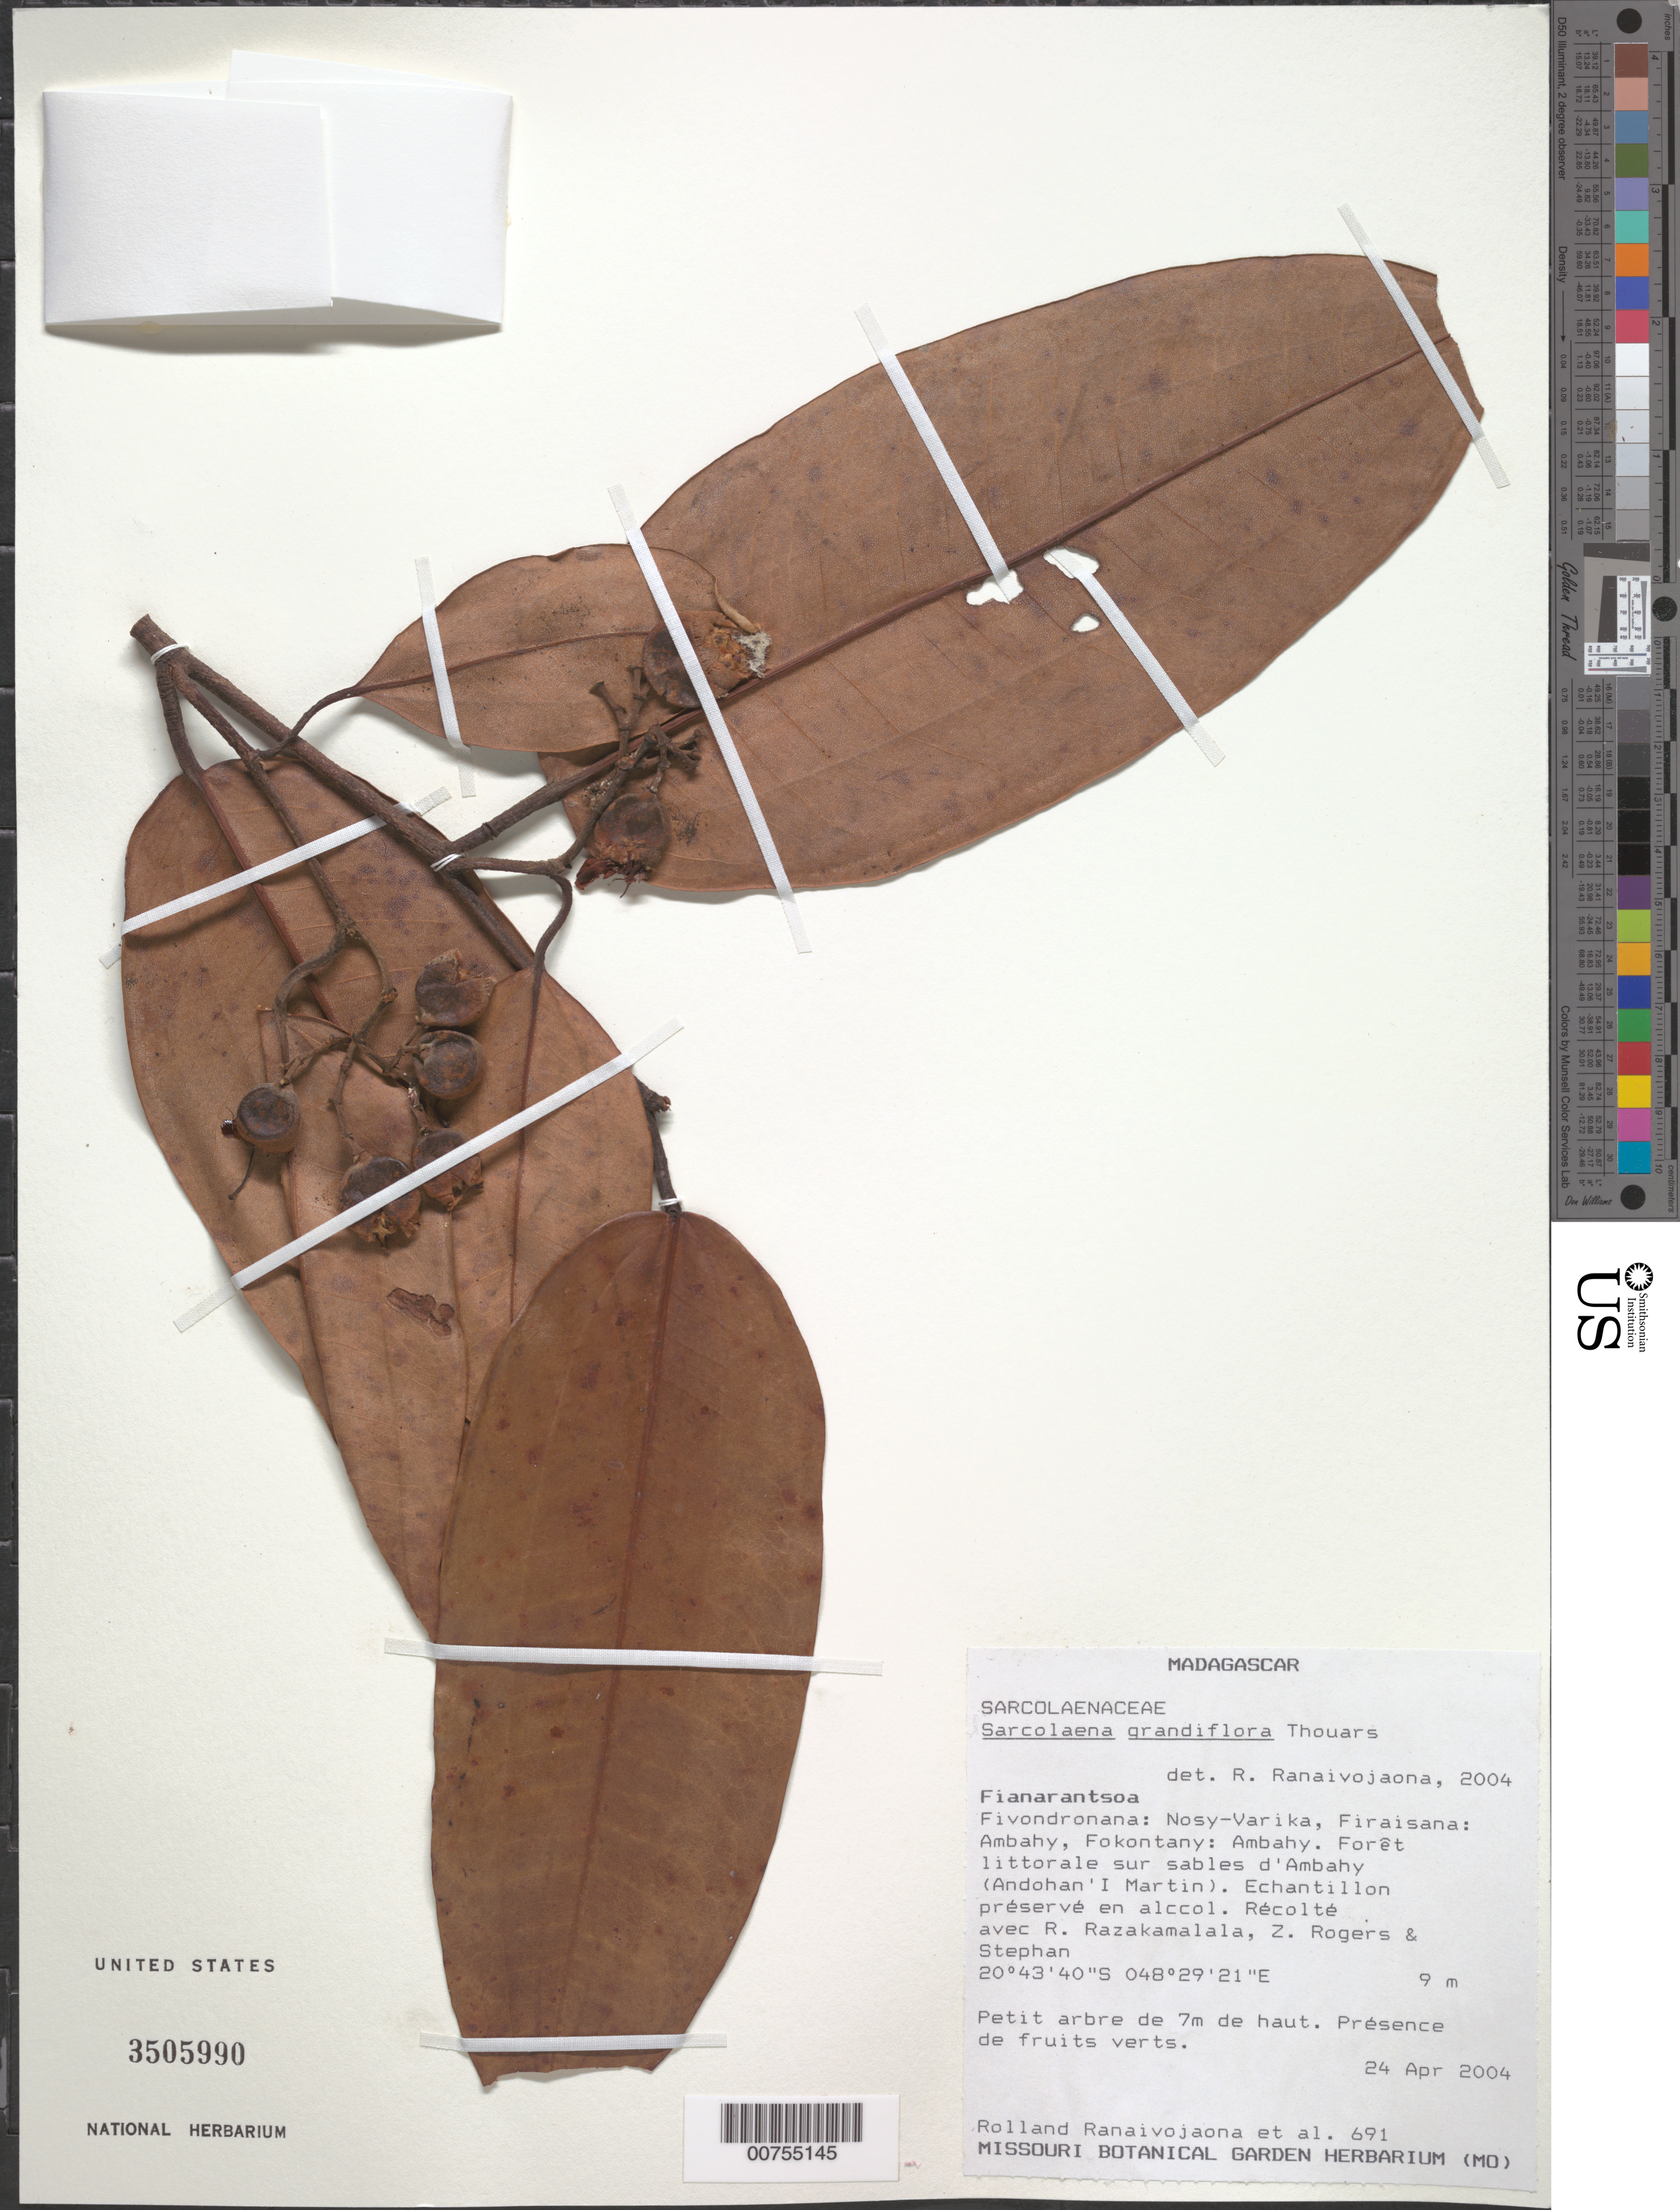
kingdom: Plantae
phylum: Tracheophyta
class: Magnoliopsida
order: Malvales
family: Sarcolaenaceae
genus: Sarcolaena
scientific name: Sarcolaena grandiflora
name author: Thouars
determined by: Ranaivojaona, R.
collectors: R. Ranaivojaona & et al.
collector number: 691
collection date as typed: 24 Apr 2004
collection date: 2004-04-24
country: Madagascar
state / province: Vatovavy Fitovinany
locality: Fivondronana: Nosy-Varola, Firaisana: Ambahy, Fokontany: Ambahy (Andohan'I Martin).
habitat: Sandy littoral forest.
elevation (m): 9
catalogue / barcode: US 3505990